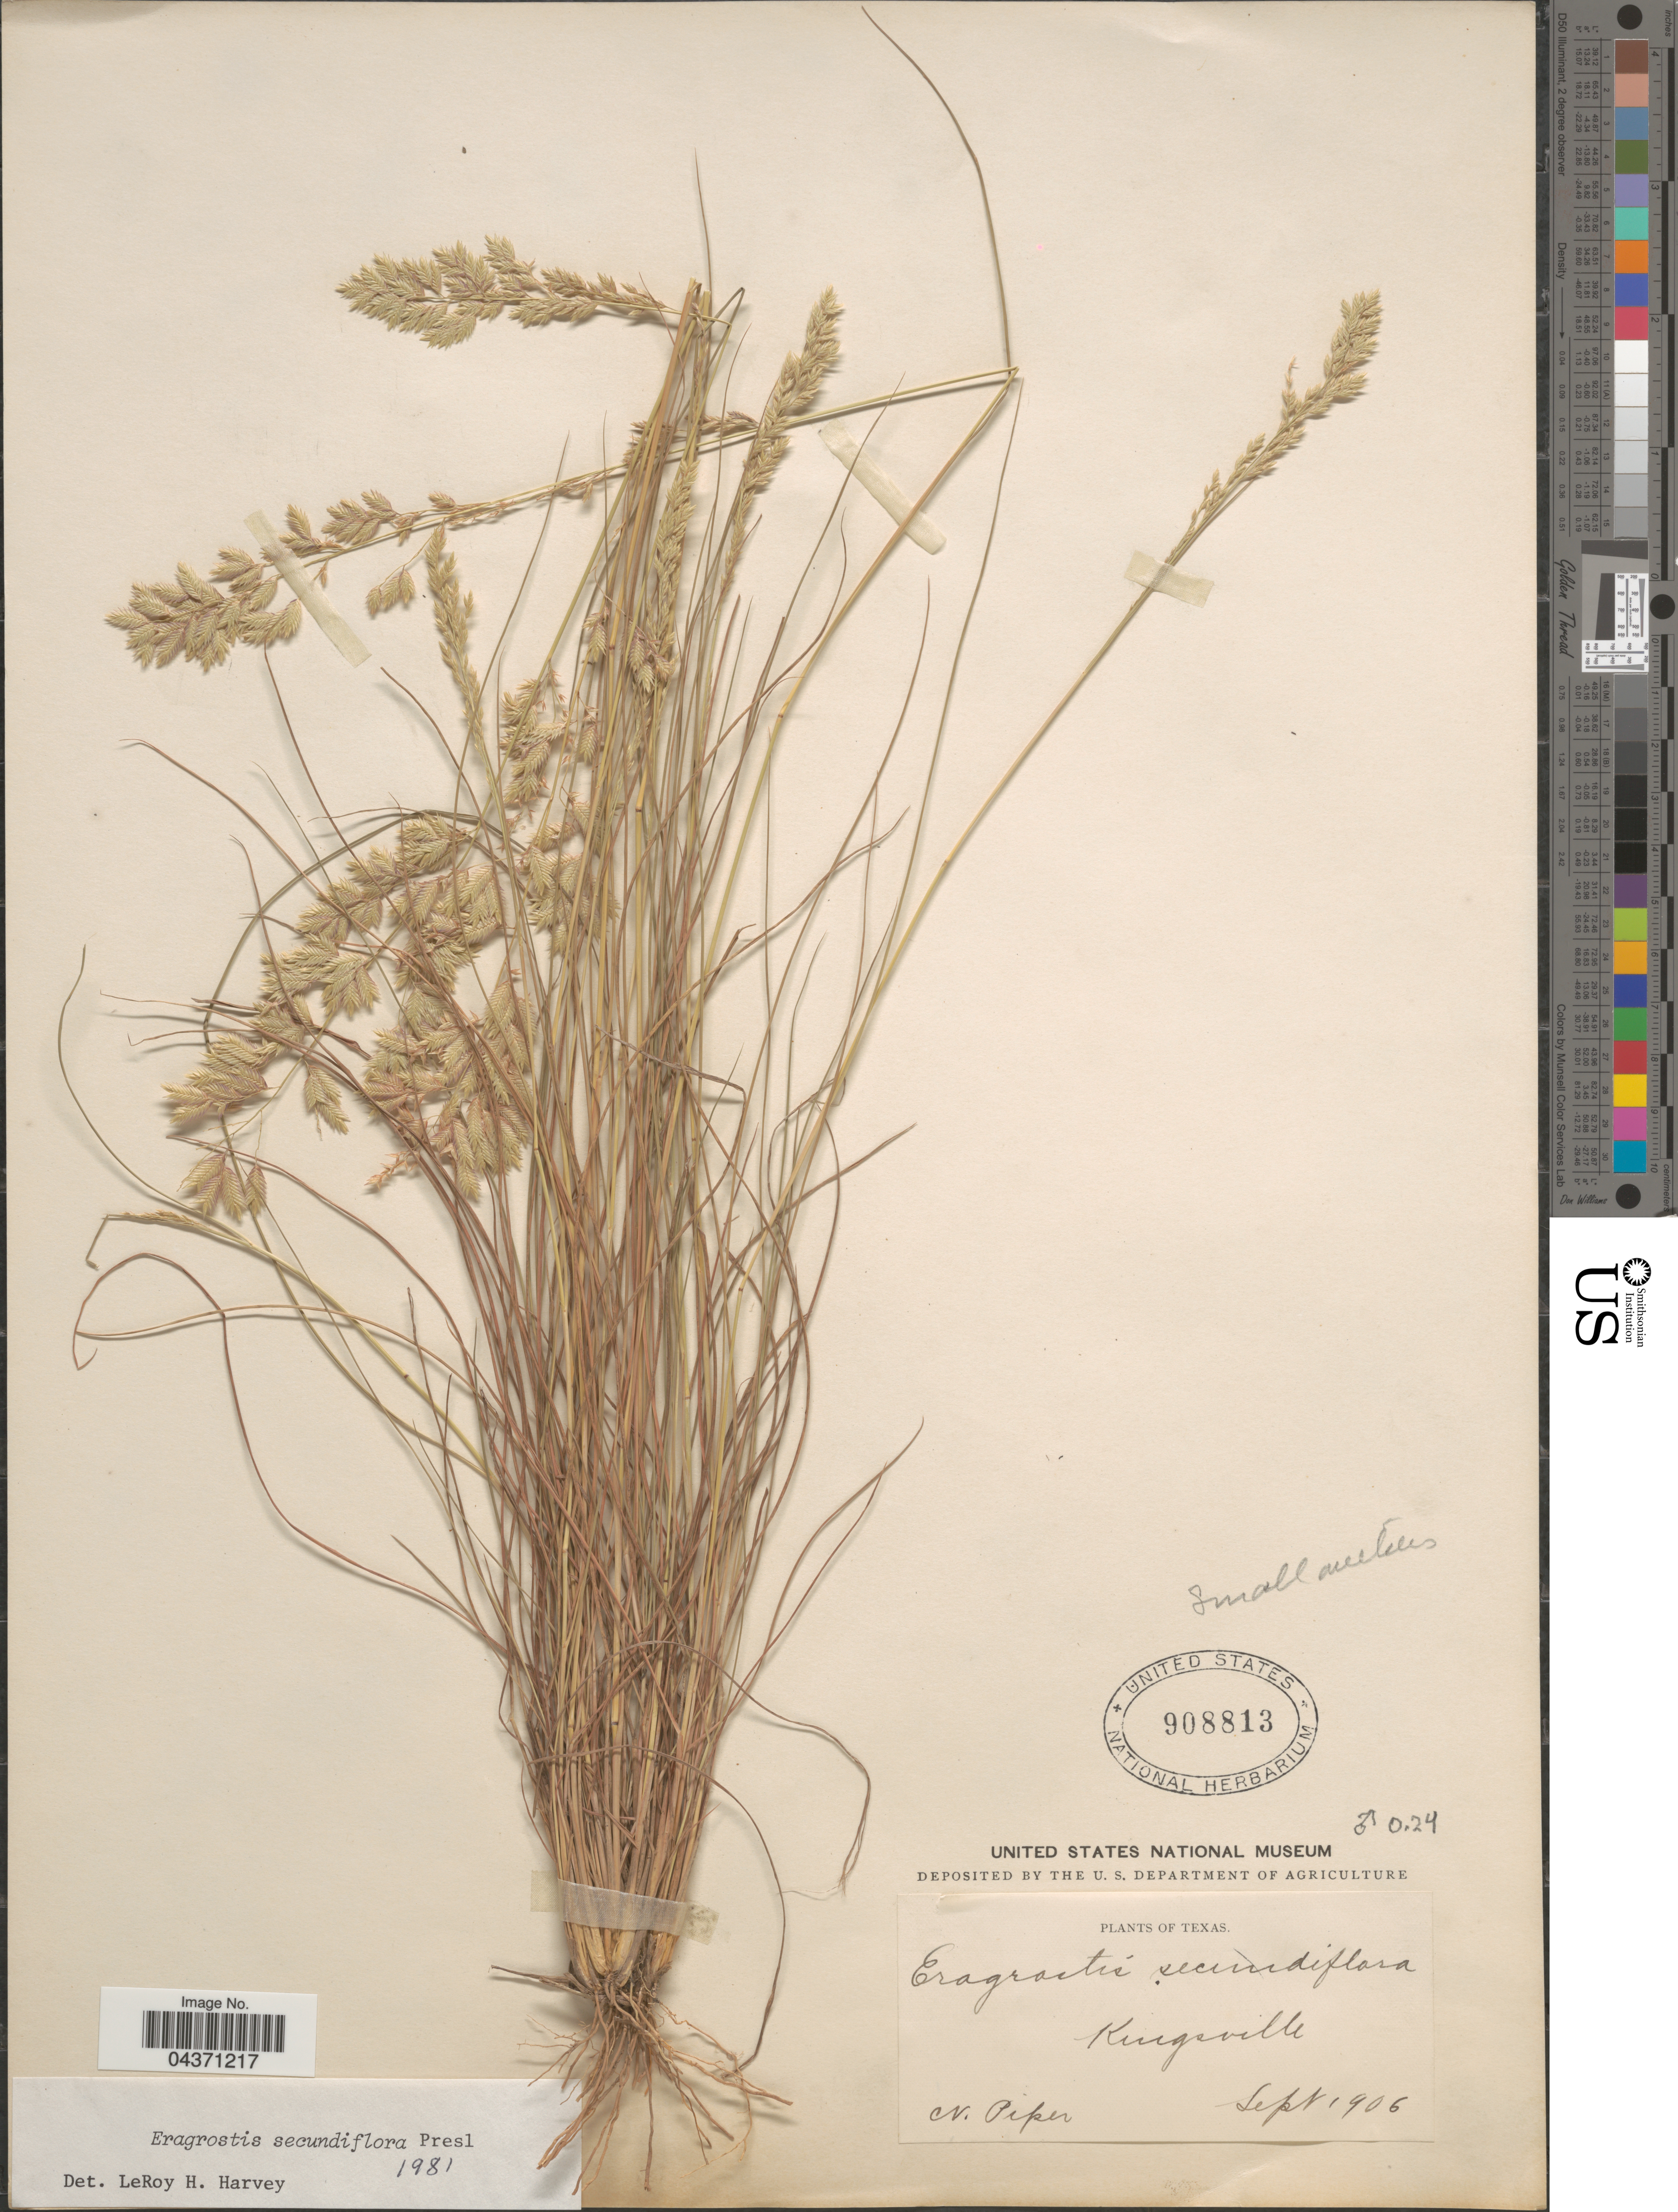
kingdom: Plantae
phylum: Tracheophyta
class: Liliopsida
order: Poales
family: Poaceae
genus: Eragrostis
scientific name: Eragrostis secundiflora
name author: J. Presl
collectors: C. V. Piper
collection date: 1906-09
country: United States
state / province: Texas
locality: Kingsville.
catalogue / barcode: US 908813